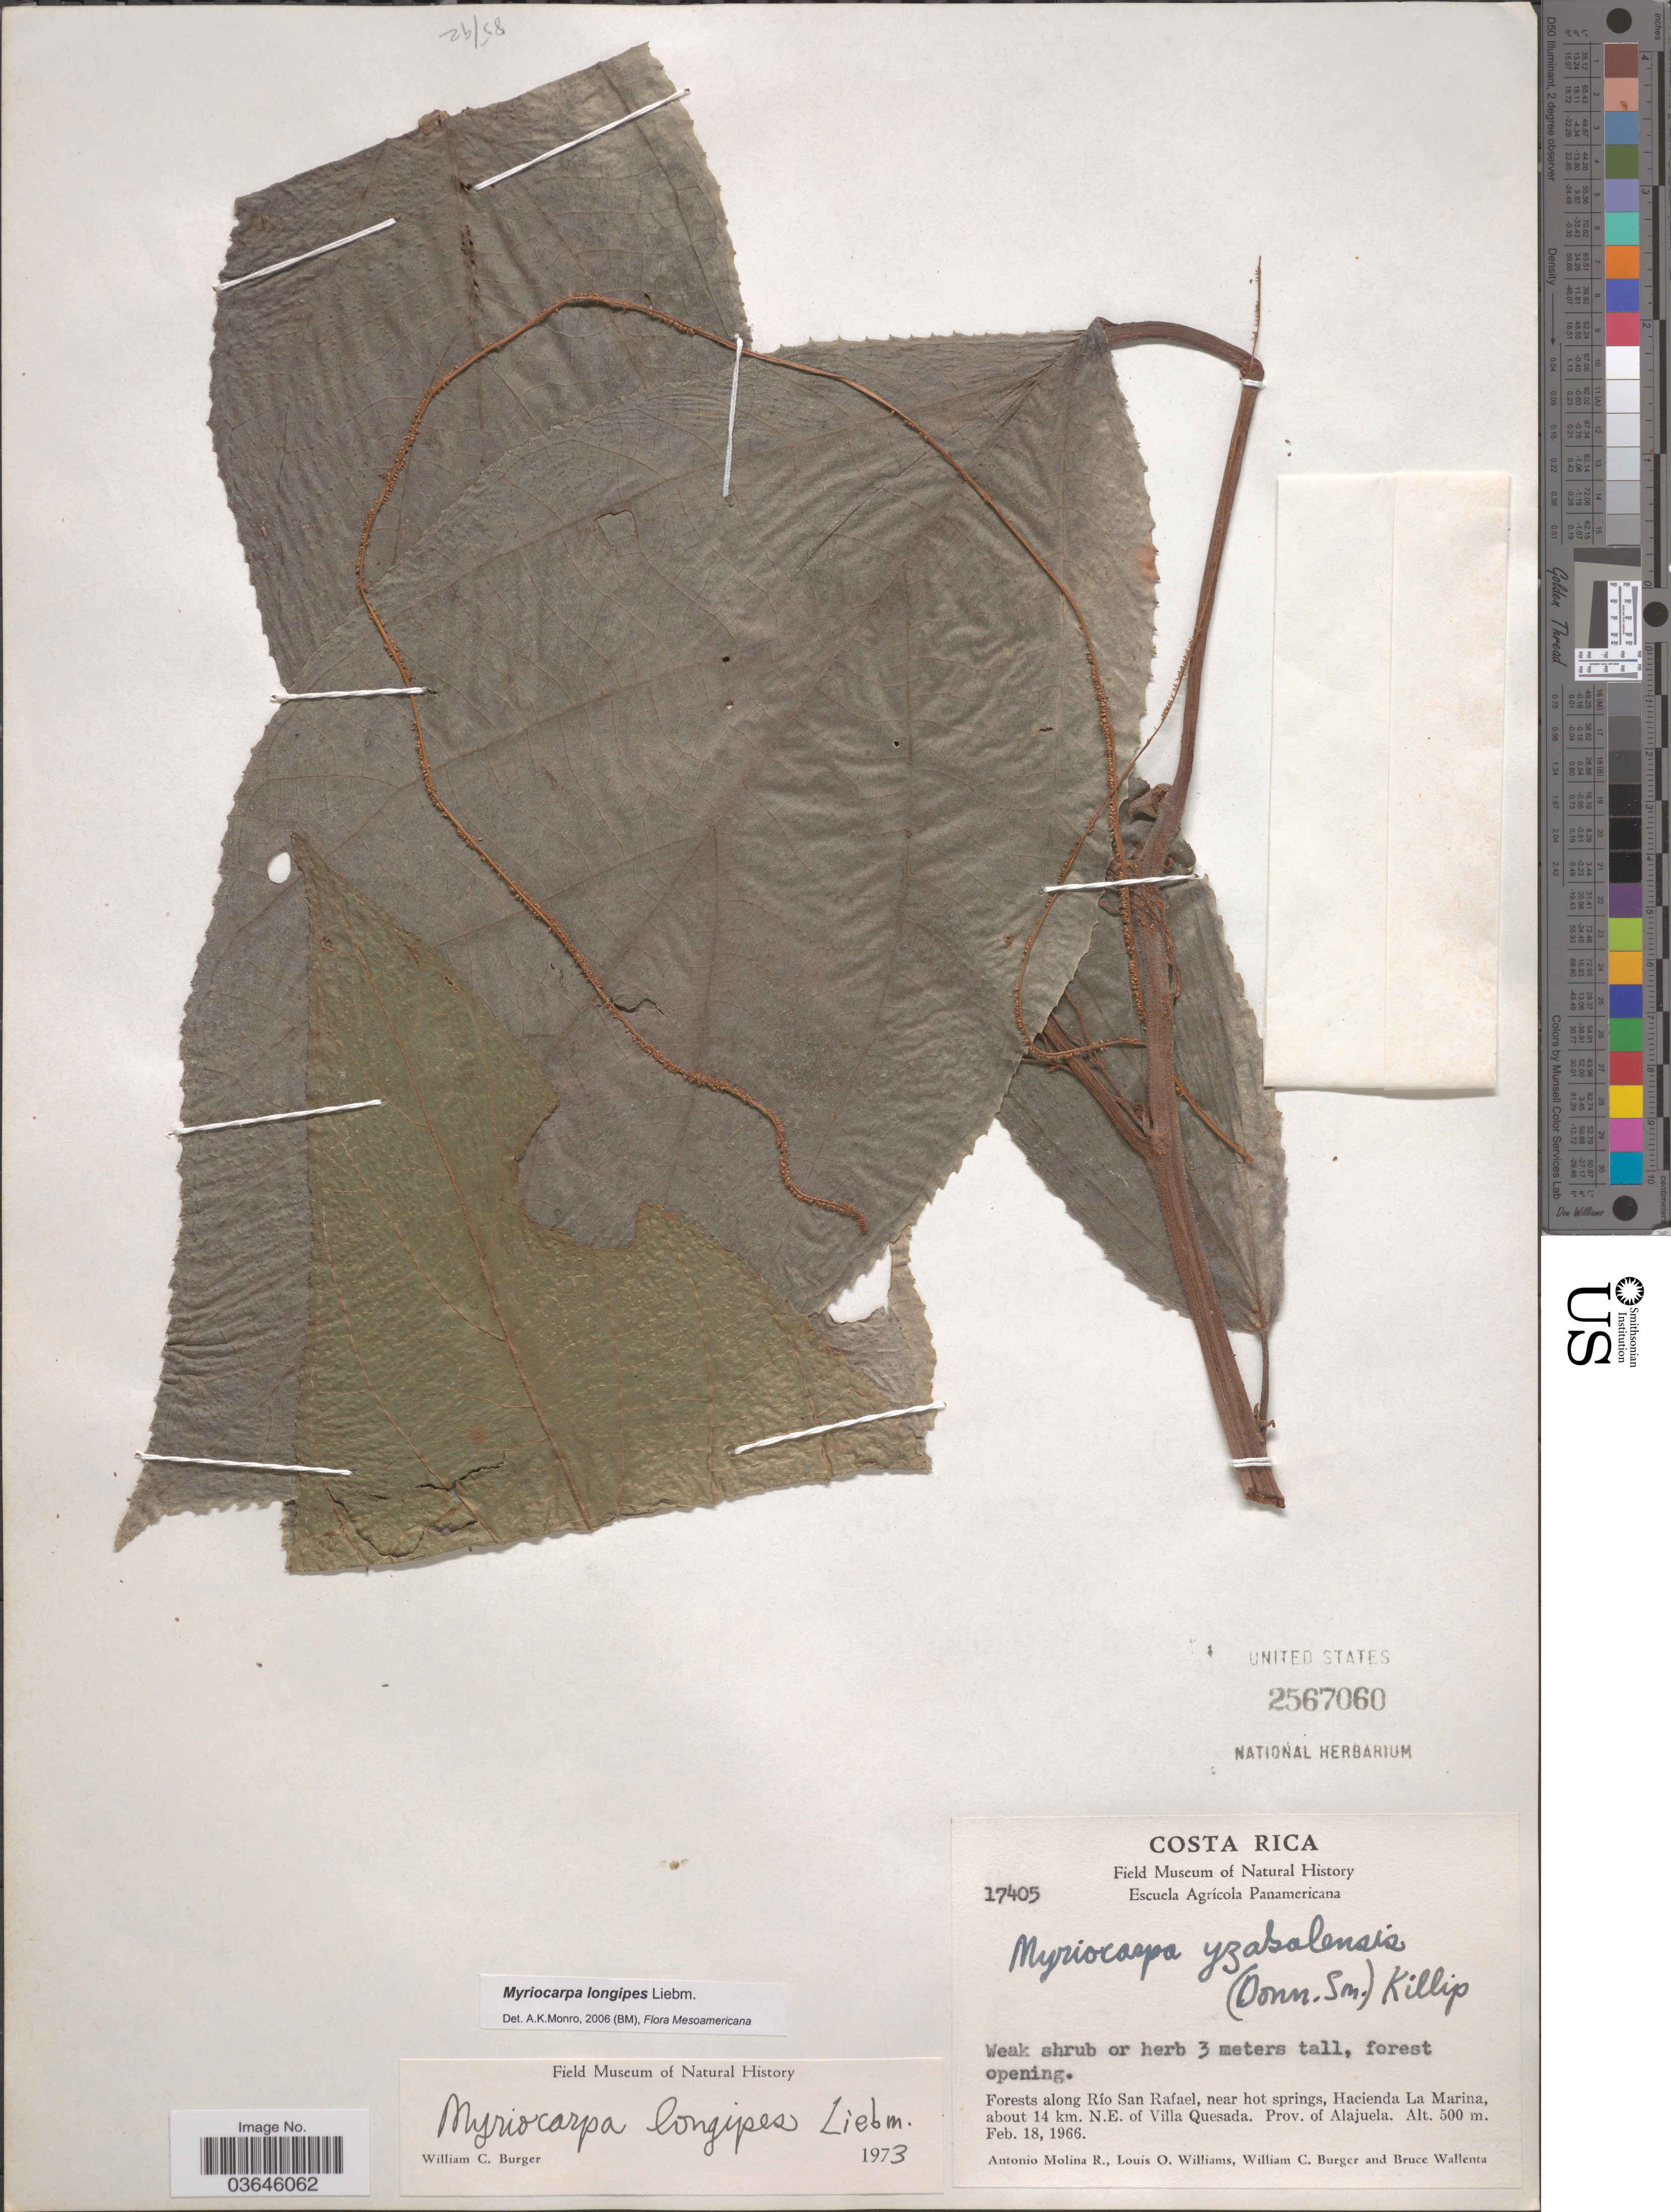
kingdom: Plantae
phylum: Tracheophyta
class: Magnoliopsida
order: Rosales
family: Urticaceae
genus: Myriocarpa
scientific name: Myriocarpa longipes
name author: Liebm.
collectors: A. Molina R., L. O. Williams, W. Burger & B. Wallenta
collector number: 17405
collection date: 1966-02-18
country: Costa Rica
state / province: Alajuela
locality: Forests along Río San Rafael, near hot springs, Hacienda La Marina, about 14 km. N.E. of Villa Quesada.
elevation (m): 500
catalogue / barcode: US 2567060